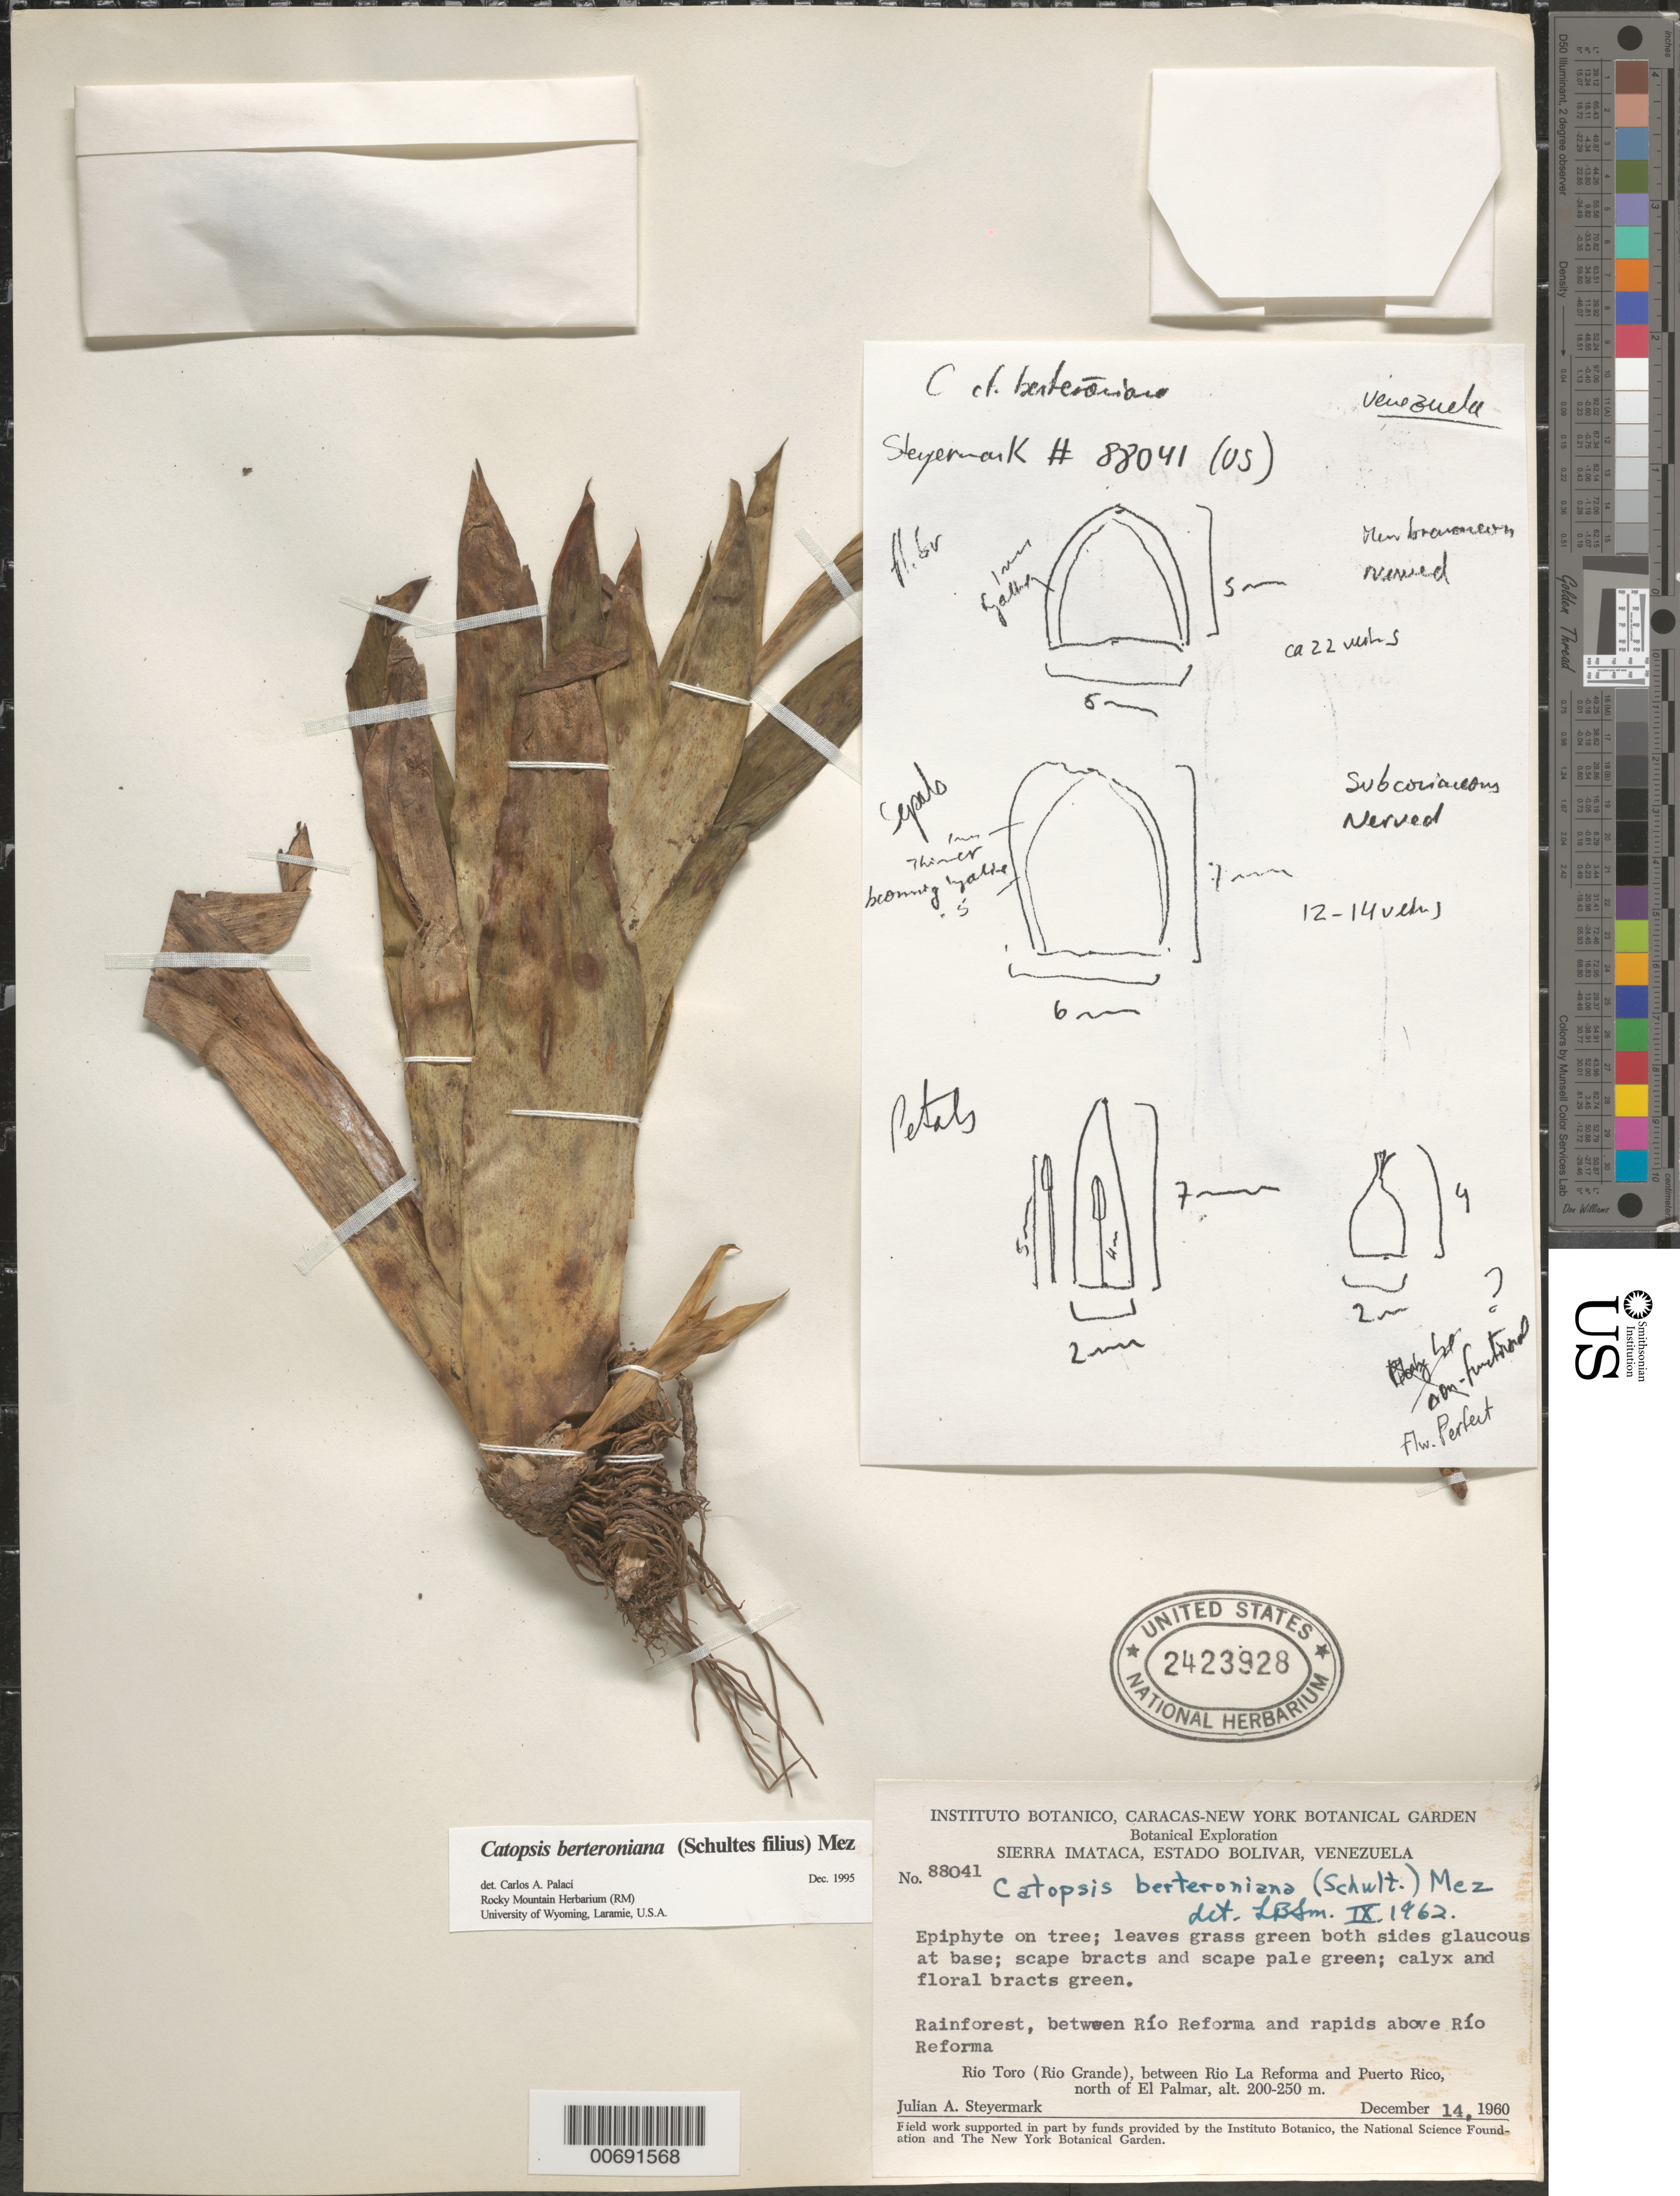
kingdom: Plantae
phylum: Tracheophyta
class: Liliopsida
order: Poales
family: Bromeliaceae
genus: Catopsis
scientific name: Catopsis berteroniana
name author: (Schult. & Schult. f.) Mez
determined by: Palací, C. A., (RM), University of Wyoming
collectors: J. Steyermark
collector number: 88041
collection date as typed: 14-Dec-60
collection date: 1960-12-14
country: Venezuela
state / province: Bolívar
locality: Sierra Imataca; Cerro La Reforma, above junction with Río Reforma with Río Toro (Río Grande), between Río La Reforma and Puerto Rico, N of El Palmar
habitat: Rainforest betw. river & rapids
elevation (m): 200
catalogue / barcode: US 2423928